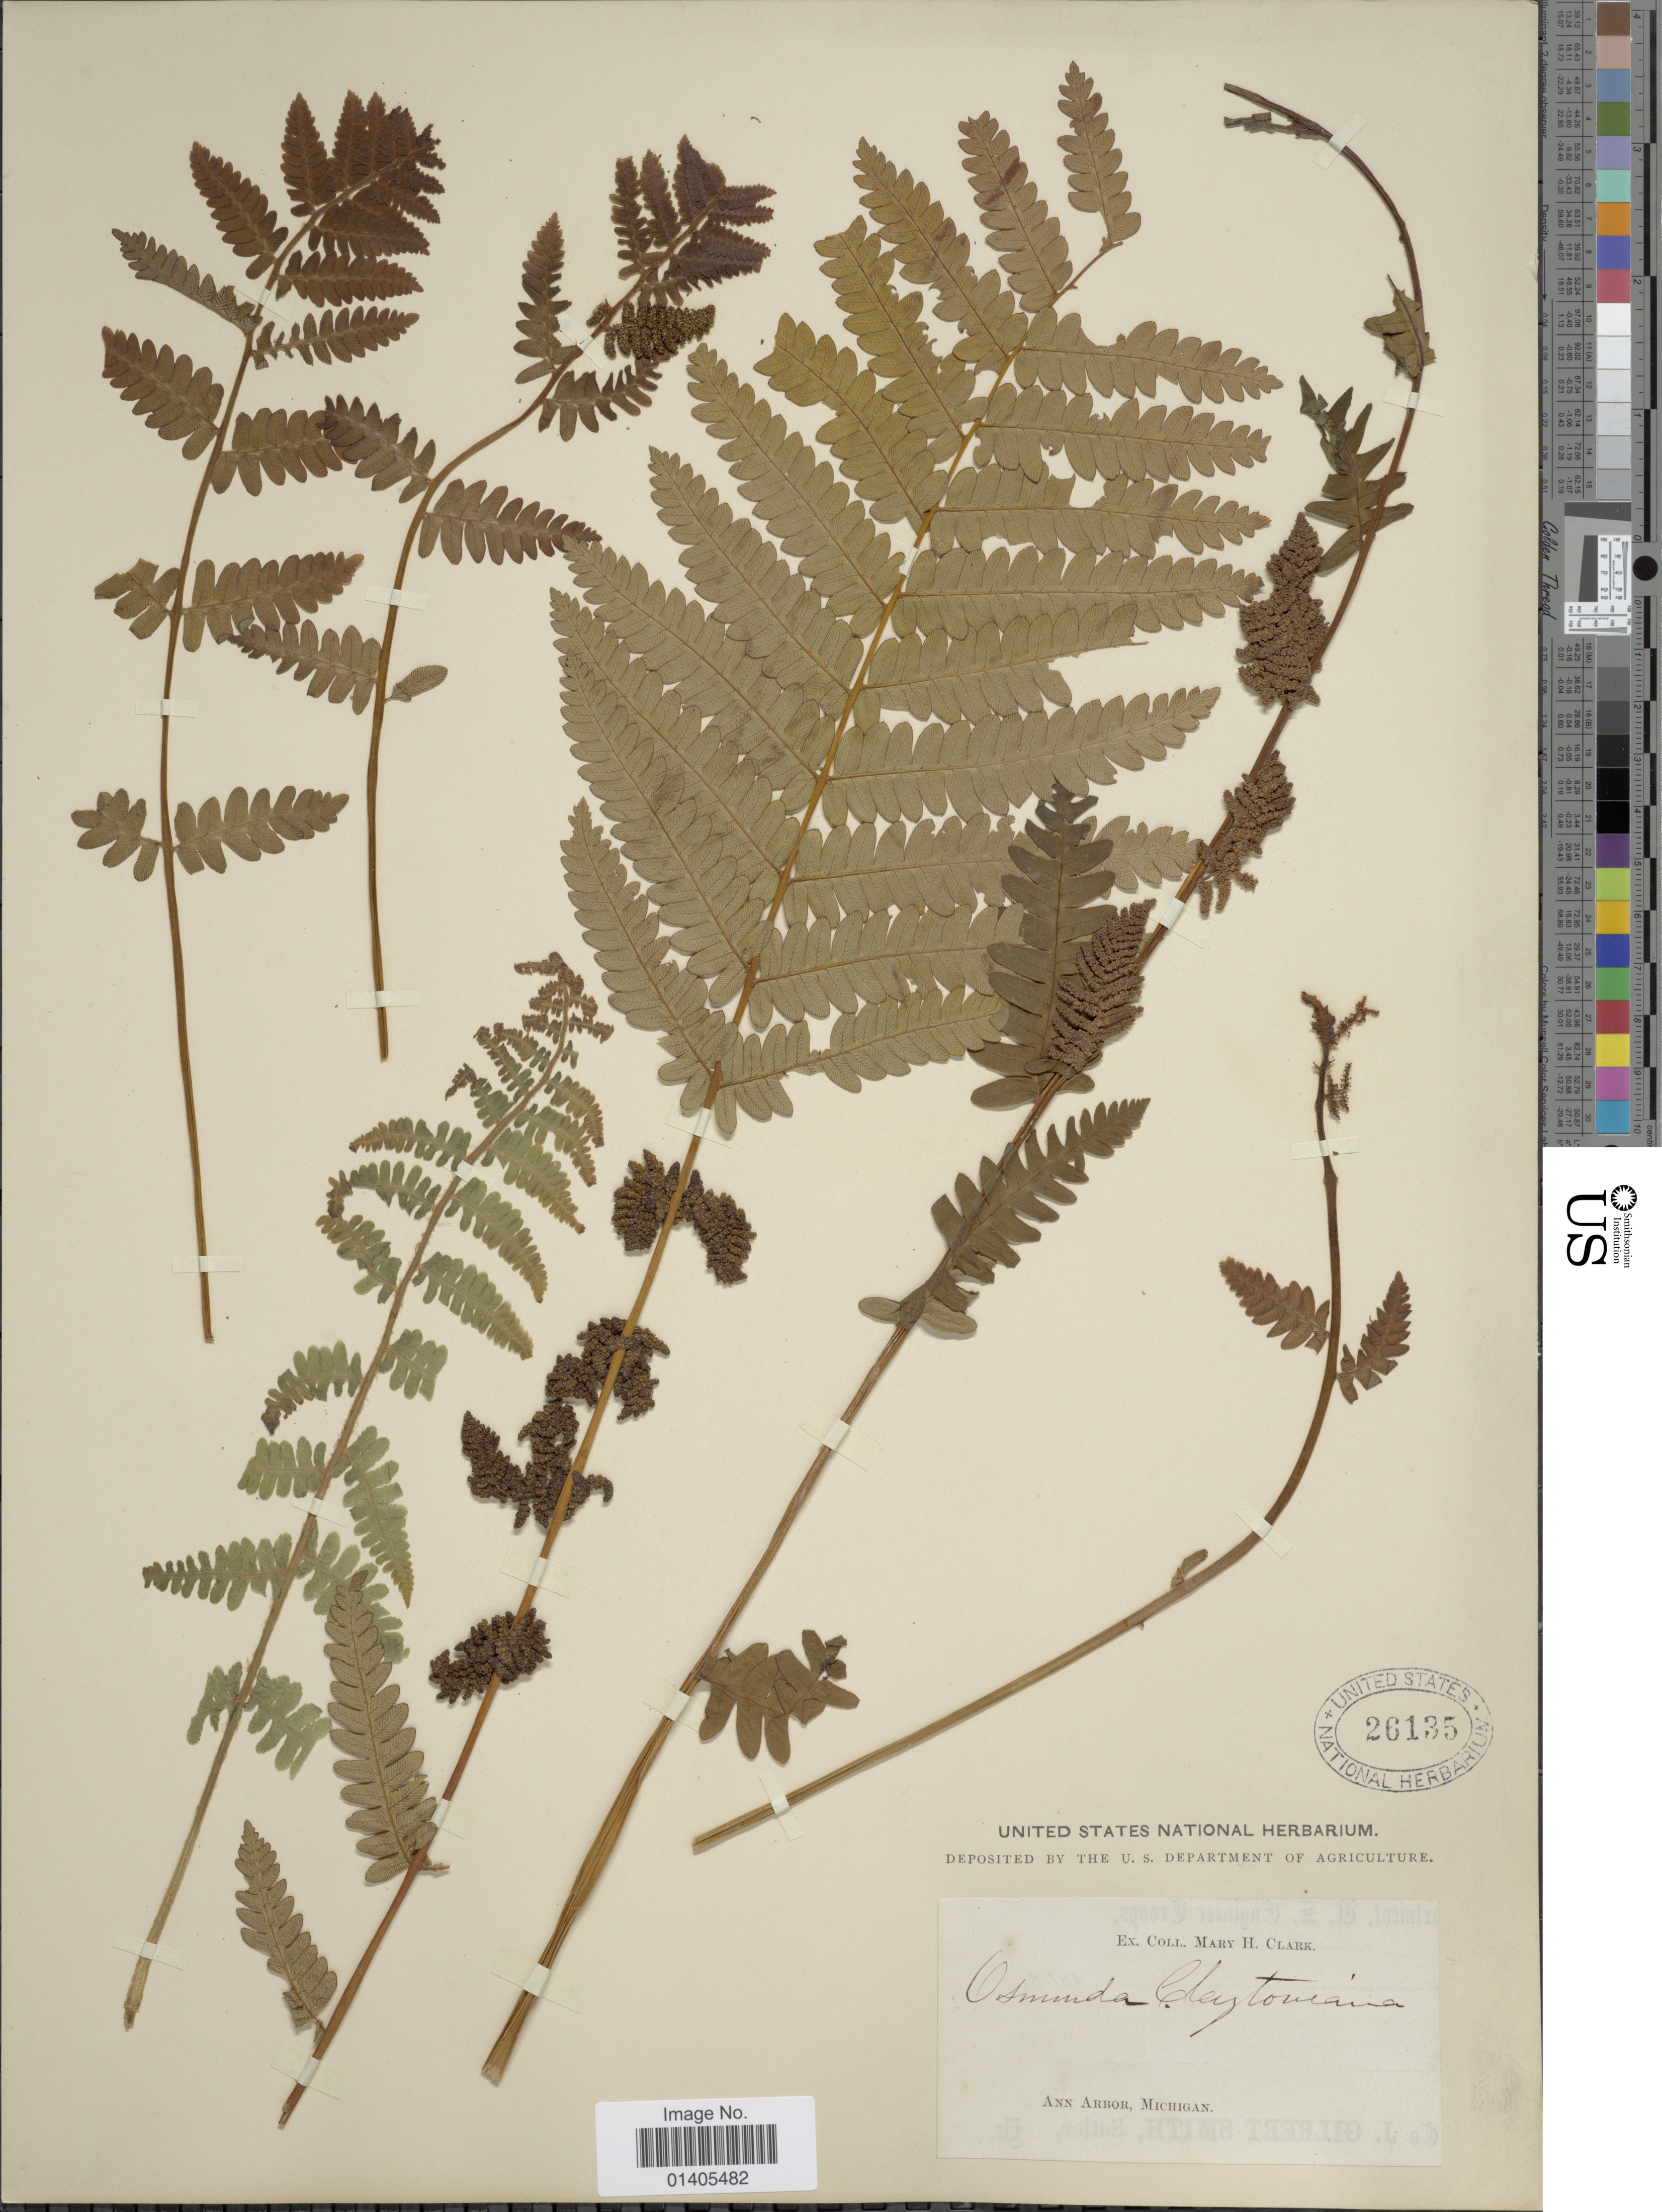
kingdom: Plantae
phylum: Tracheophyta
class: Polypodiopsida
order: Osmundales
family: Osmundaceae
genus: Osmunda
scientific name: Osmunda claytoniana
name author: (L.) Tagawa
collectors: M. Clark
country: United States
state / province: Michigan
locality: Ann Arbor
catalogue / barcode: US 26135